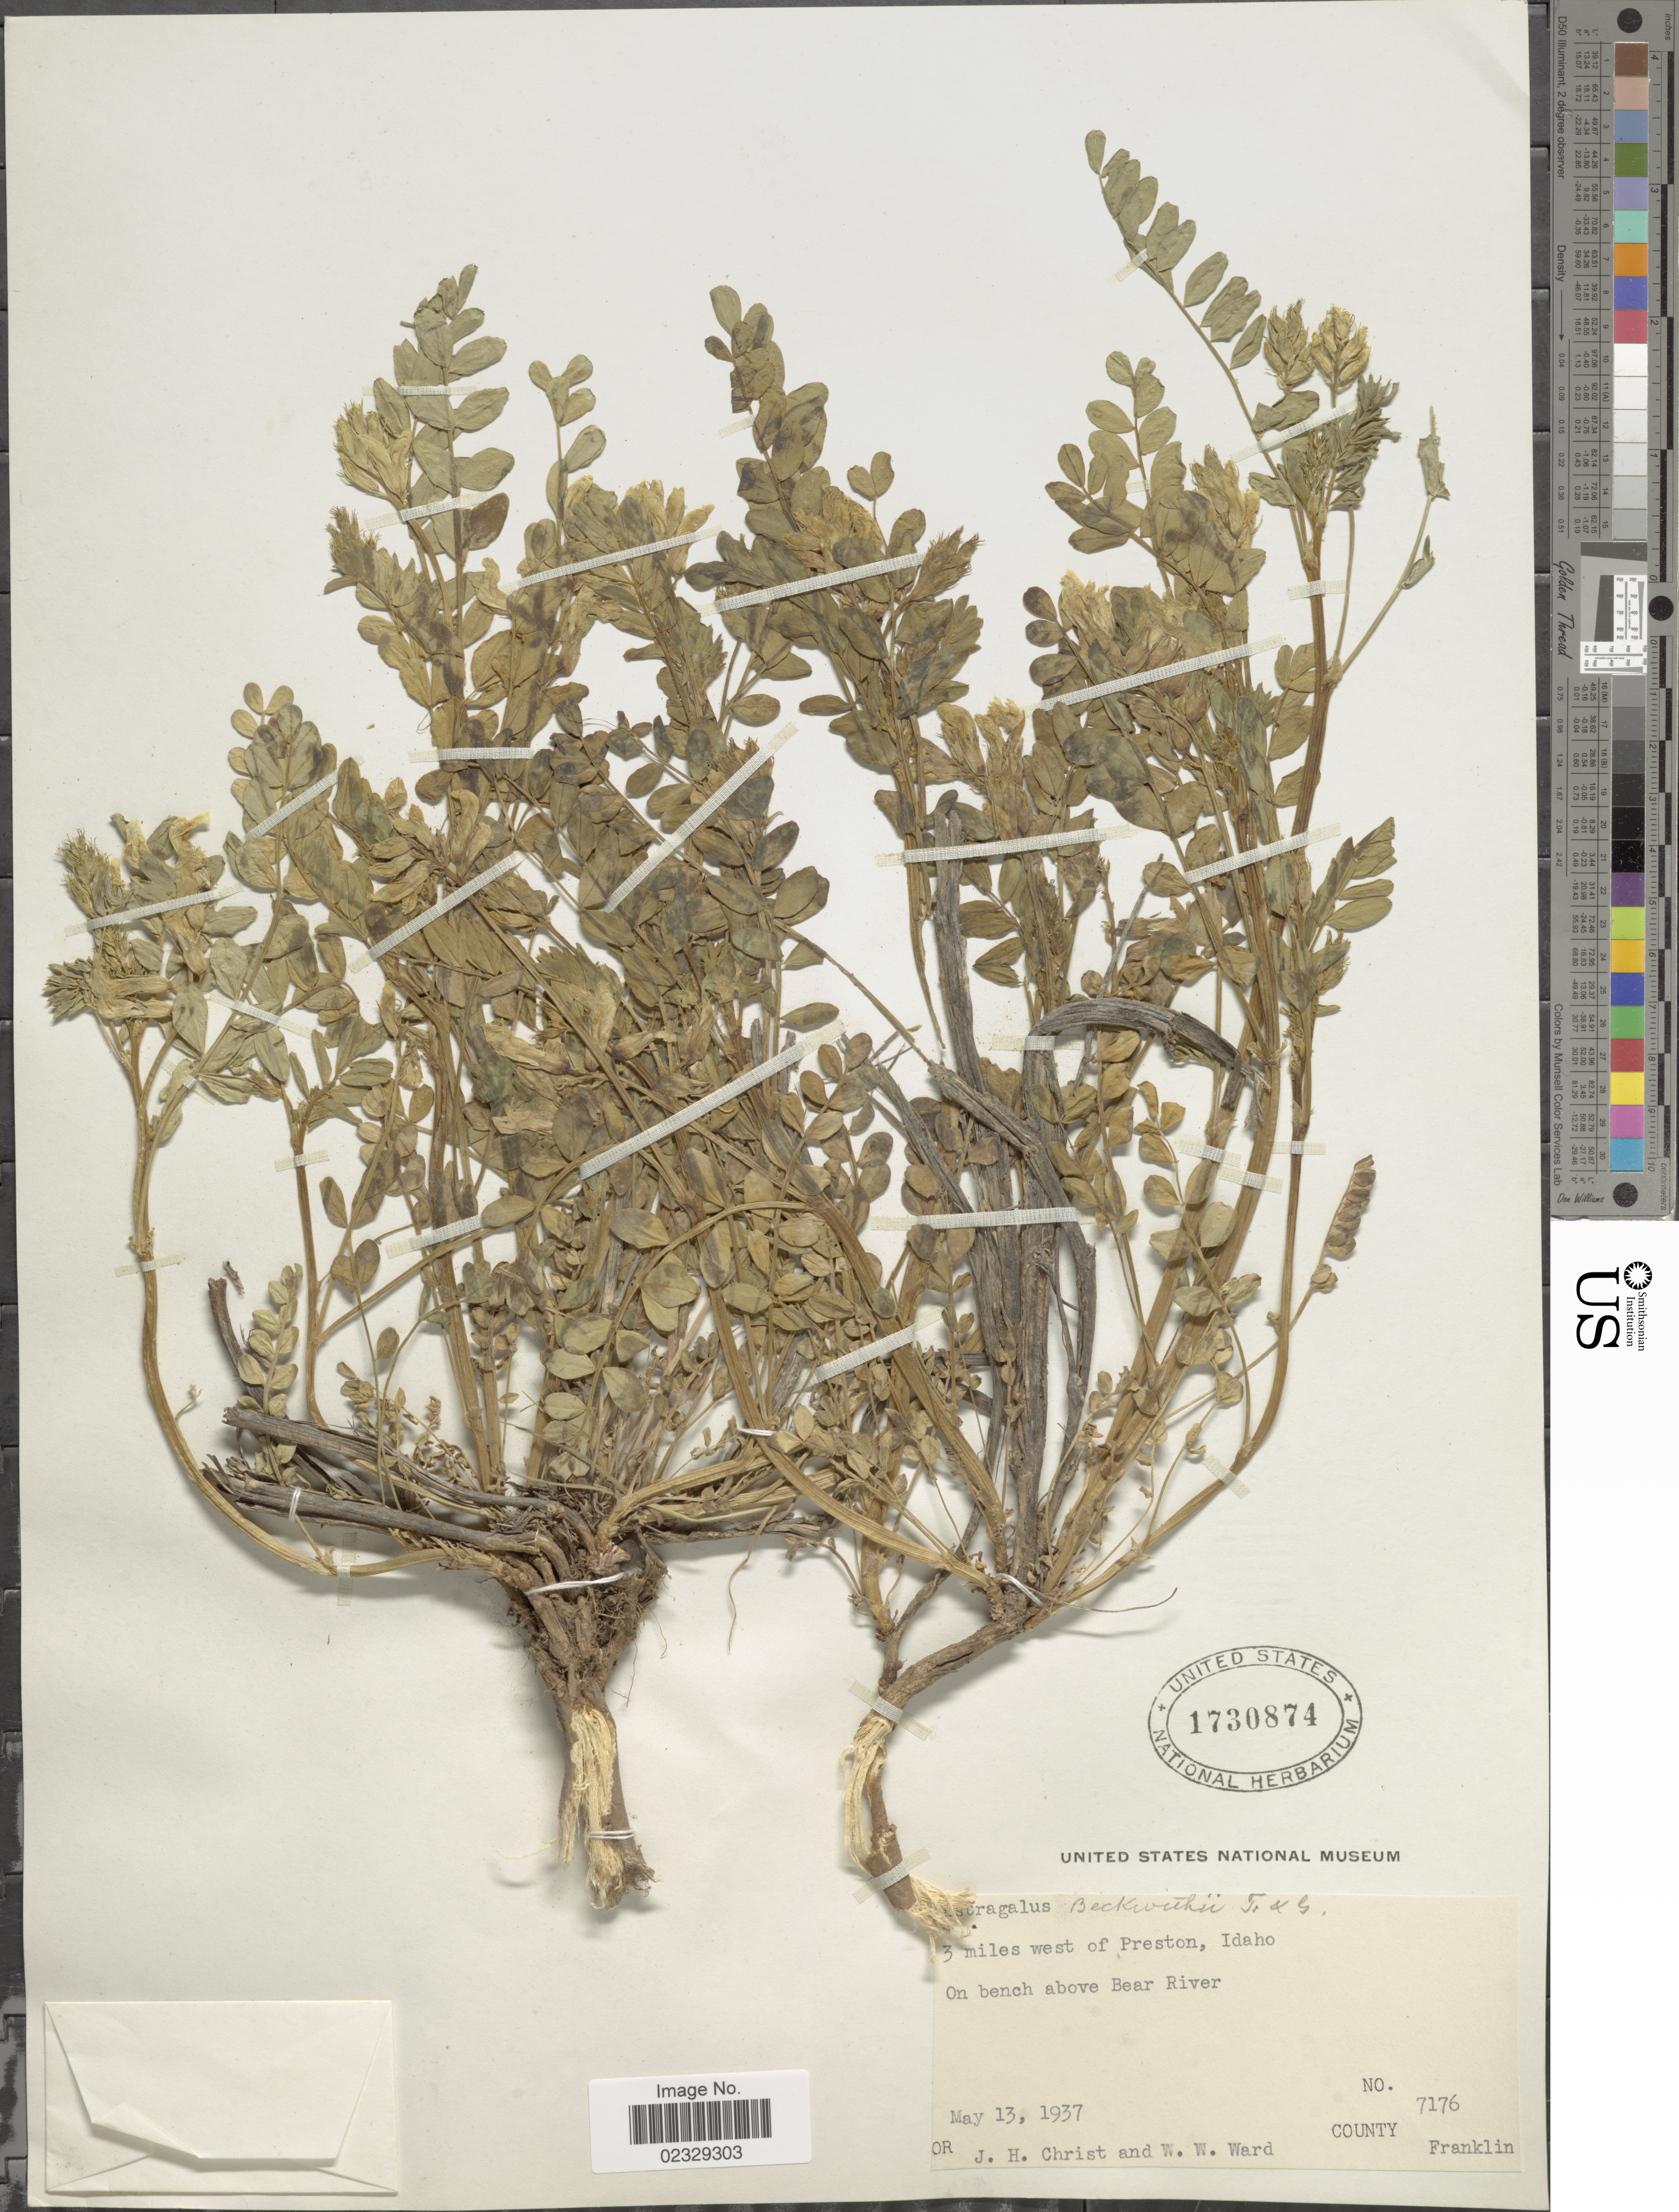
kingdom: Plantae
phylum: Tracheophyta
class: Magnoliopsida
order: Fabales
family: Fabaceae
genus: Astragalus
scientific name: Astragalus beckwithii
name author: Torr. & A. Gray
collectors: J. H. Christ & W. Ward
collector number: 7176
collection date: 1937-05-13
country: United States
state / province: Idaho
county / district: Franklin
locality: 3 miles W of Preston, On bench above Bear River.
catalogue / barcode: US 1730874